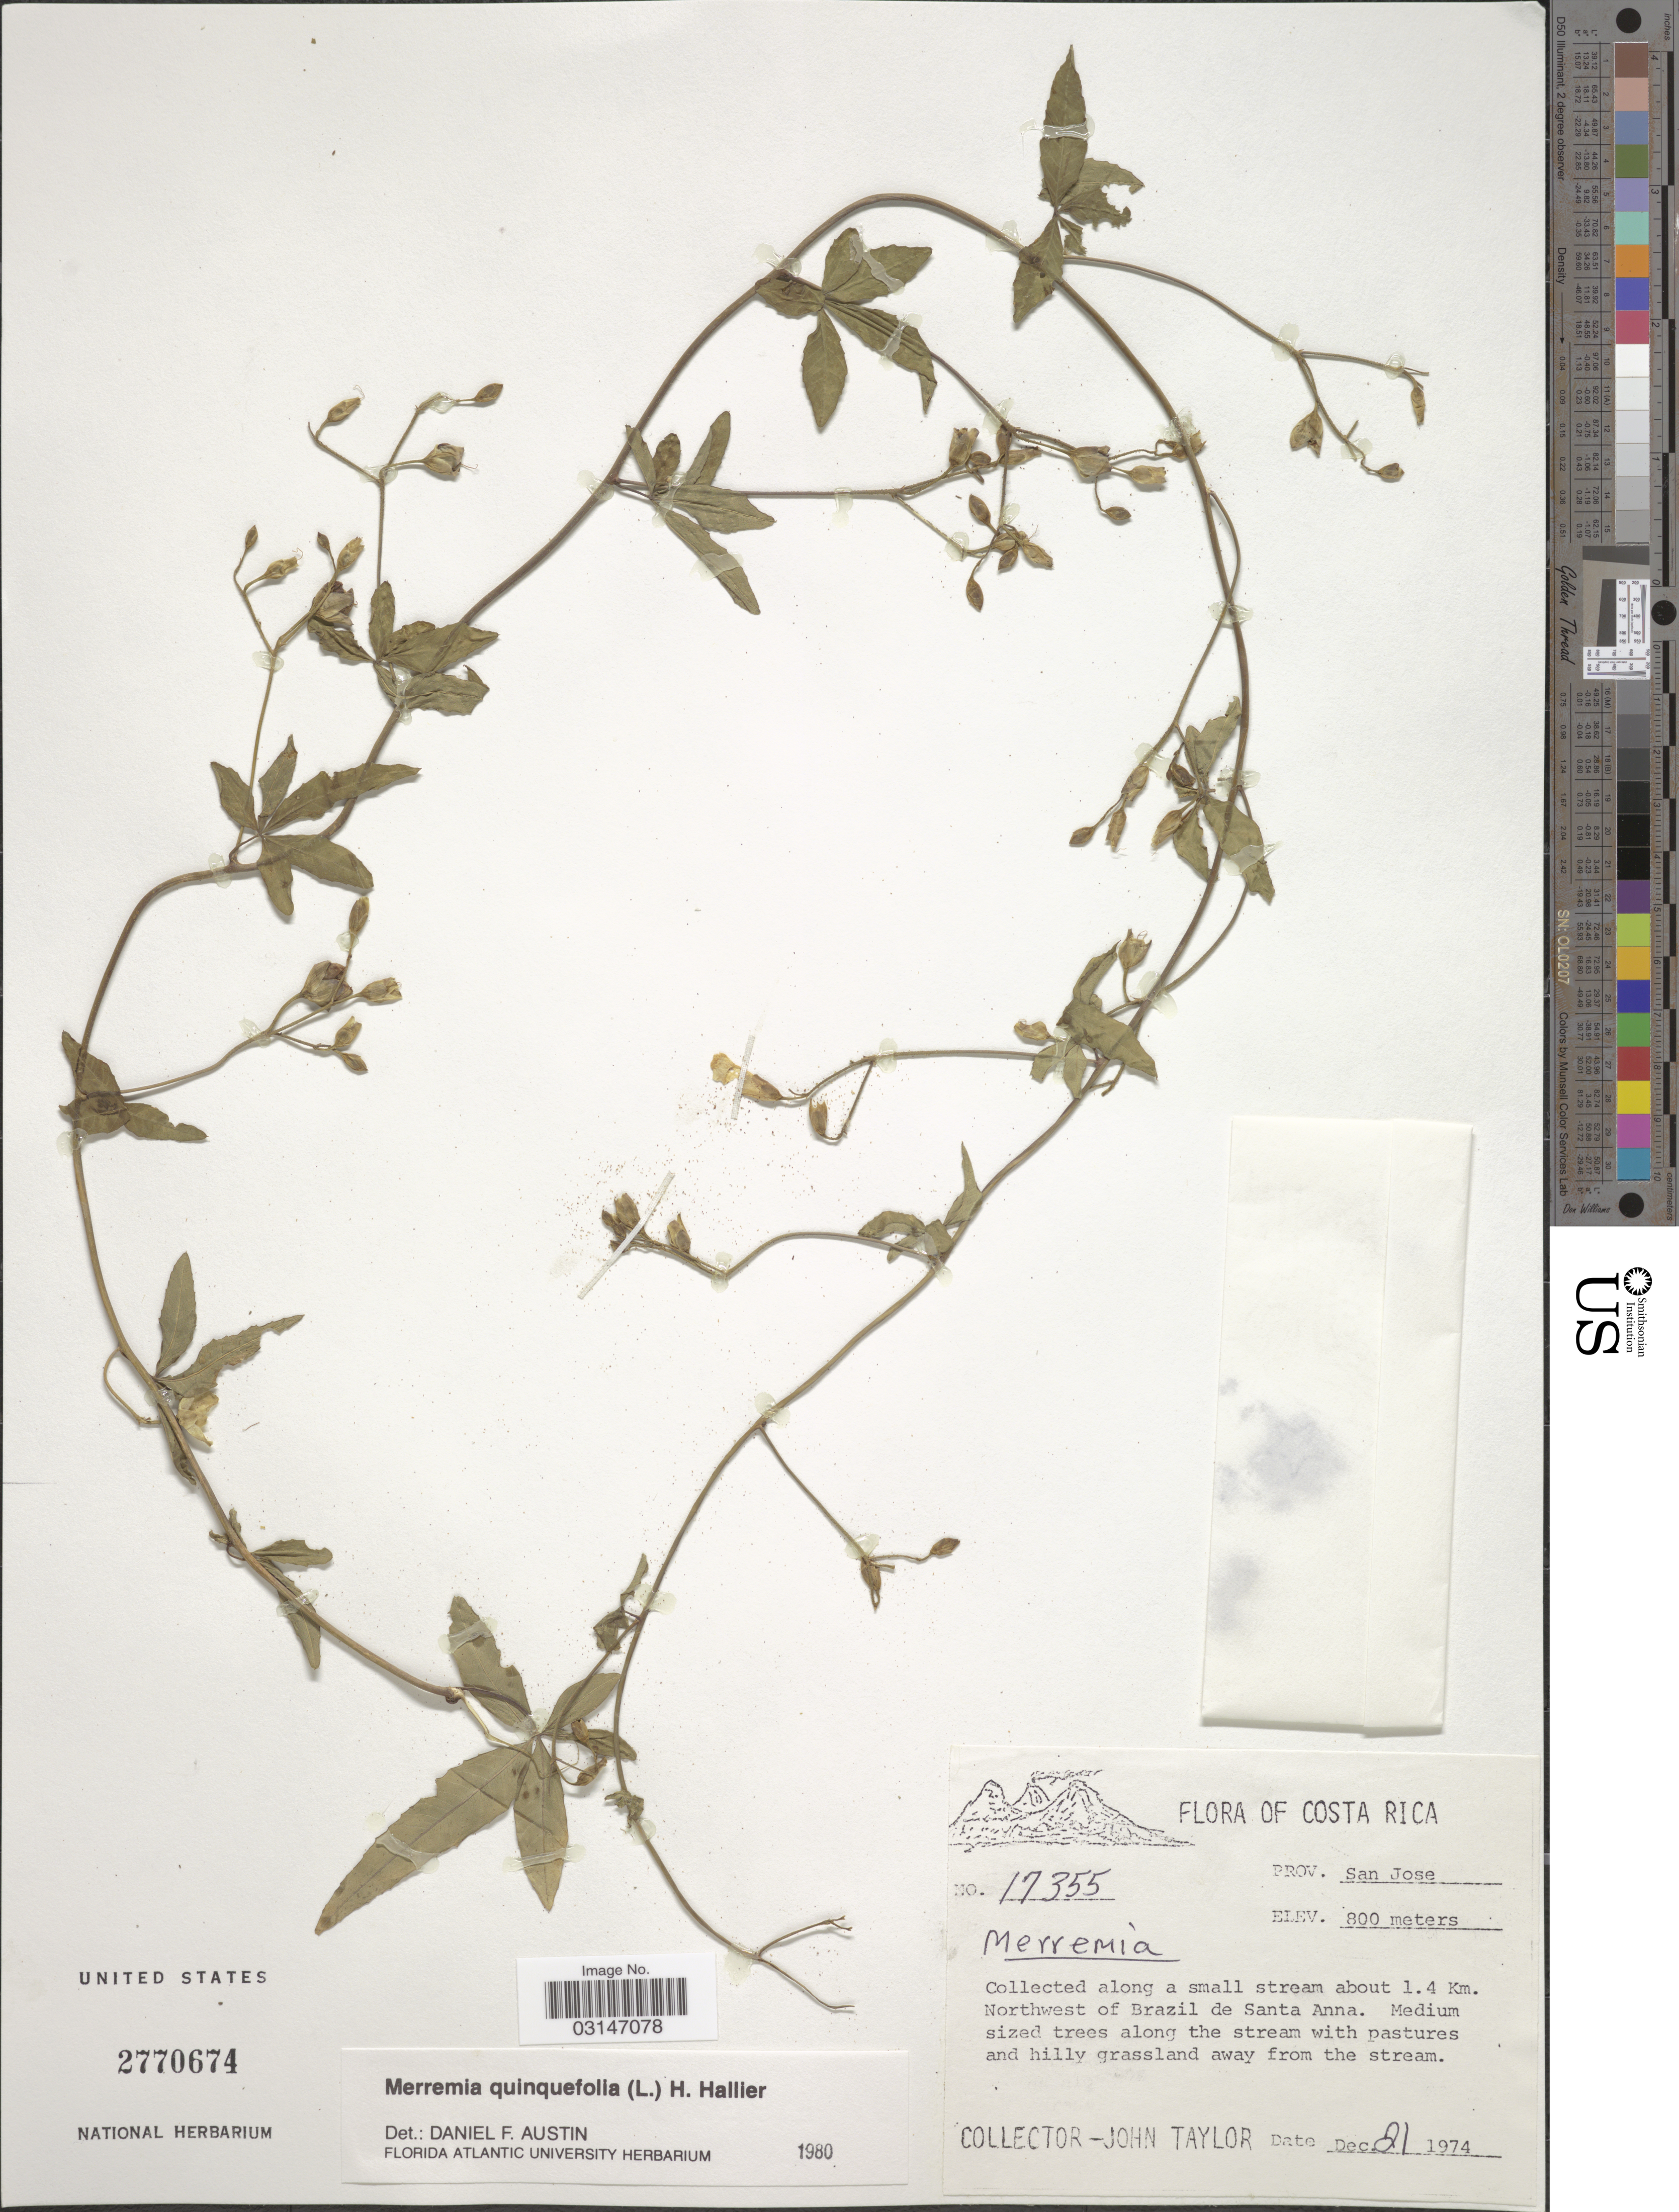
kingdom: Plantae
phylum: Tracheophyta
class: Magnoliopsida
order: Solanales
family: Convolvulaceae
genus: Distimake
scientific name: Distimake quinquefolius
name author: (L.) A. R. Simões & Staples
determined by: Strong, Mark T., (BOT), Smithsonian Institution - National Museum of Natural History (UNITED STATES)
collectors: J. Taylor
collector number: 17355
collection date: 1974-12-21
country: Costa Rica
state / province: San José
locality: Prov. San Jose, along a small stream about 1.4 Km., Northwest of Brazil de Santa Anna.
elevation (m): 800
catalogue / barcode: US 2770674